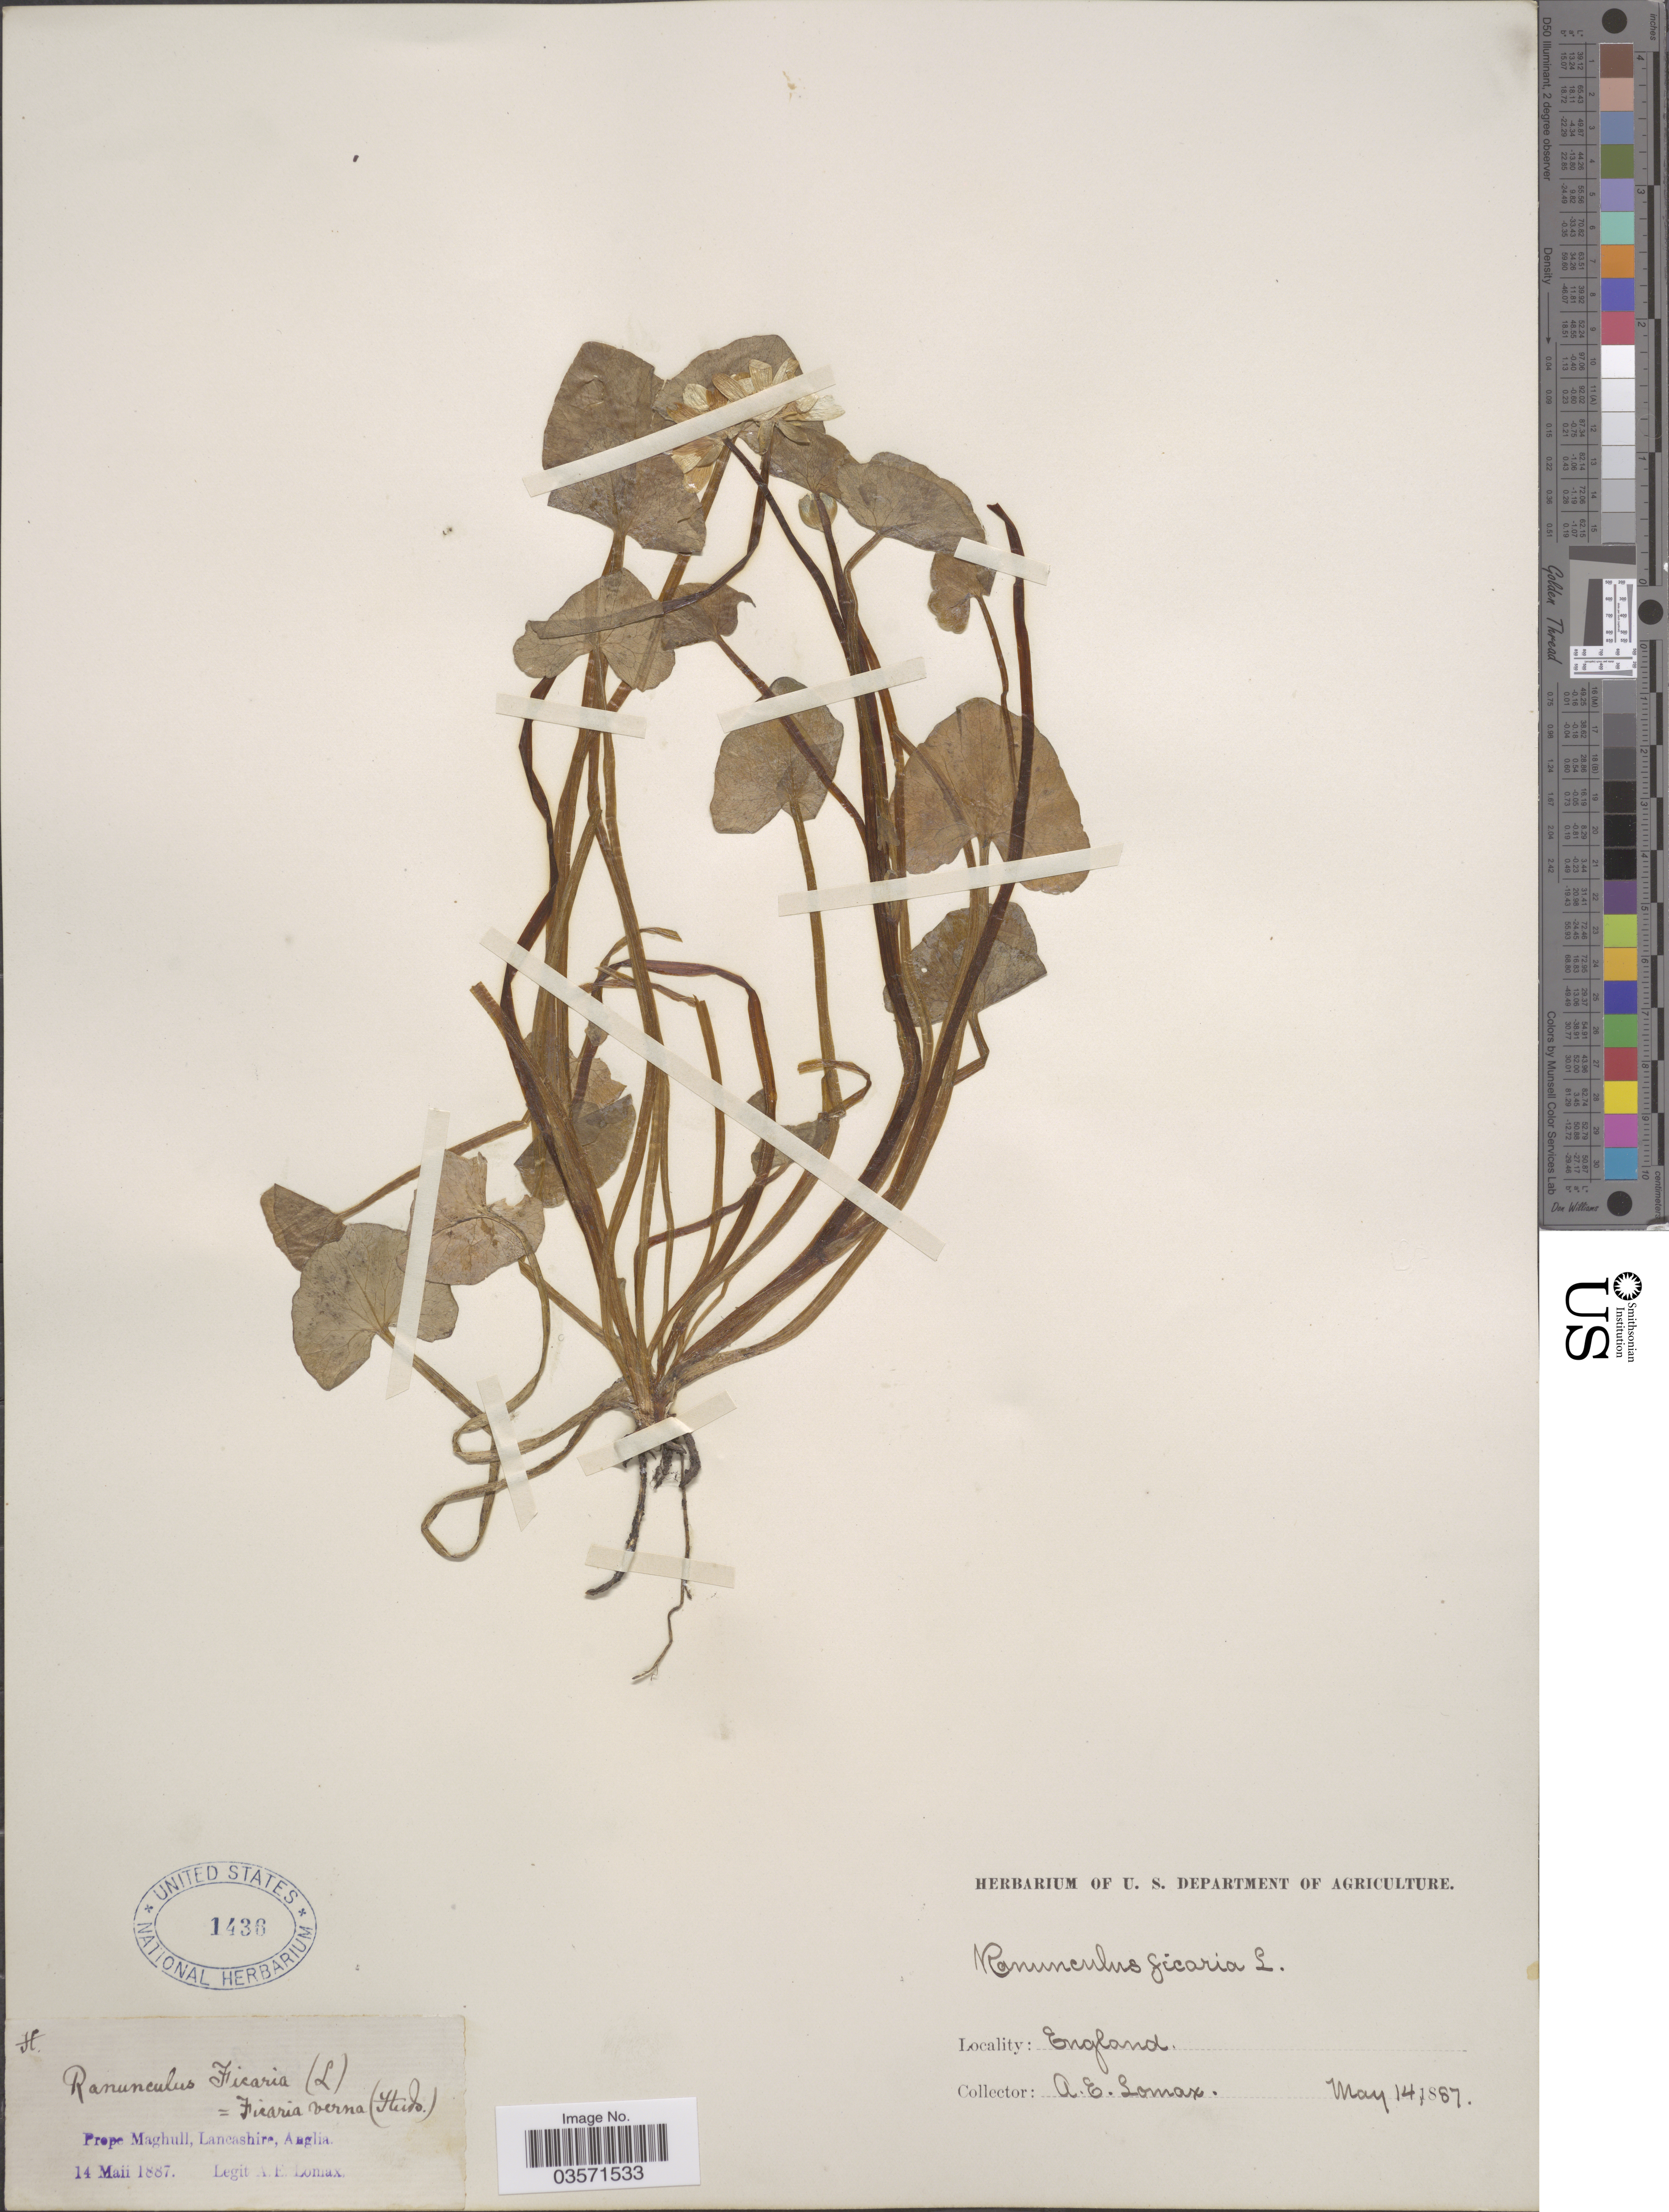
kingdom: Plantae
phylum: Tracheophyta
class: Magnoliopsida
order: Ranunculales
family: Ranunculaceae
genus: Ficaria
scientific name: Ficaria verna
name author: Huds.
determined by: Strong, M. T., (US), Smithsonian Institution - National Museum of Natural History (UNITED STATES)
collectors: A. Lomax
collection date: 1887-05-14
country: United Kingdom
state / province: England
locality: Prope Maghull, Lancashire, Anglia.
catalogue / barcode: US 1436